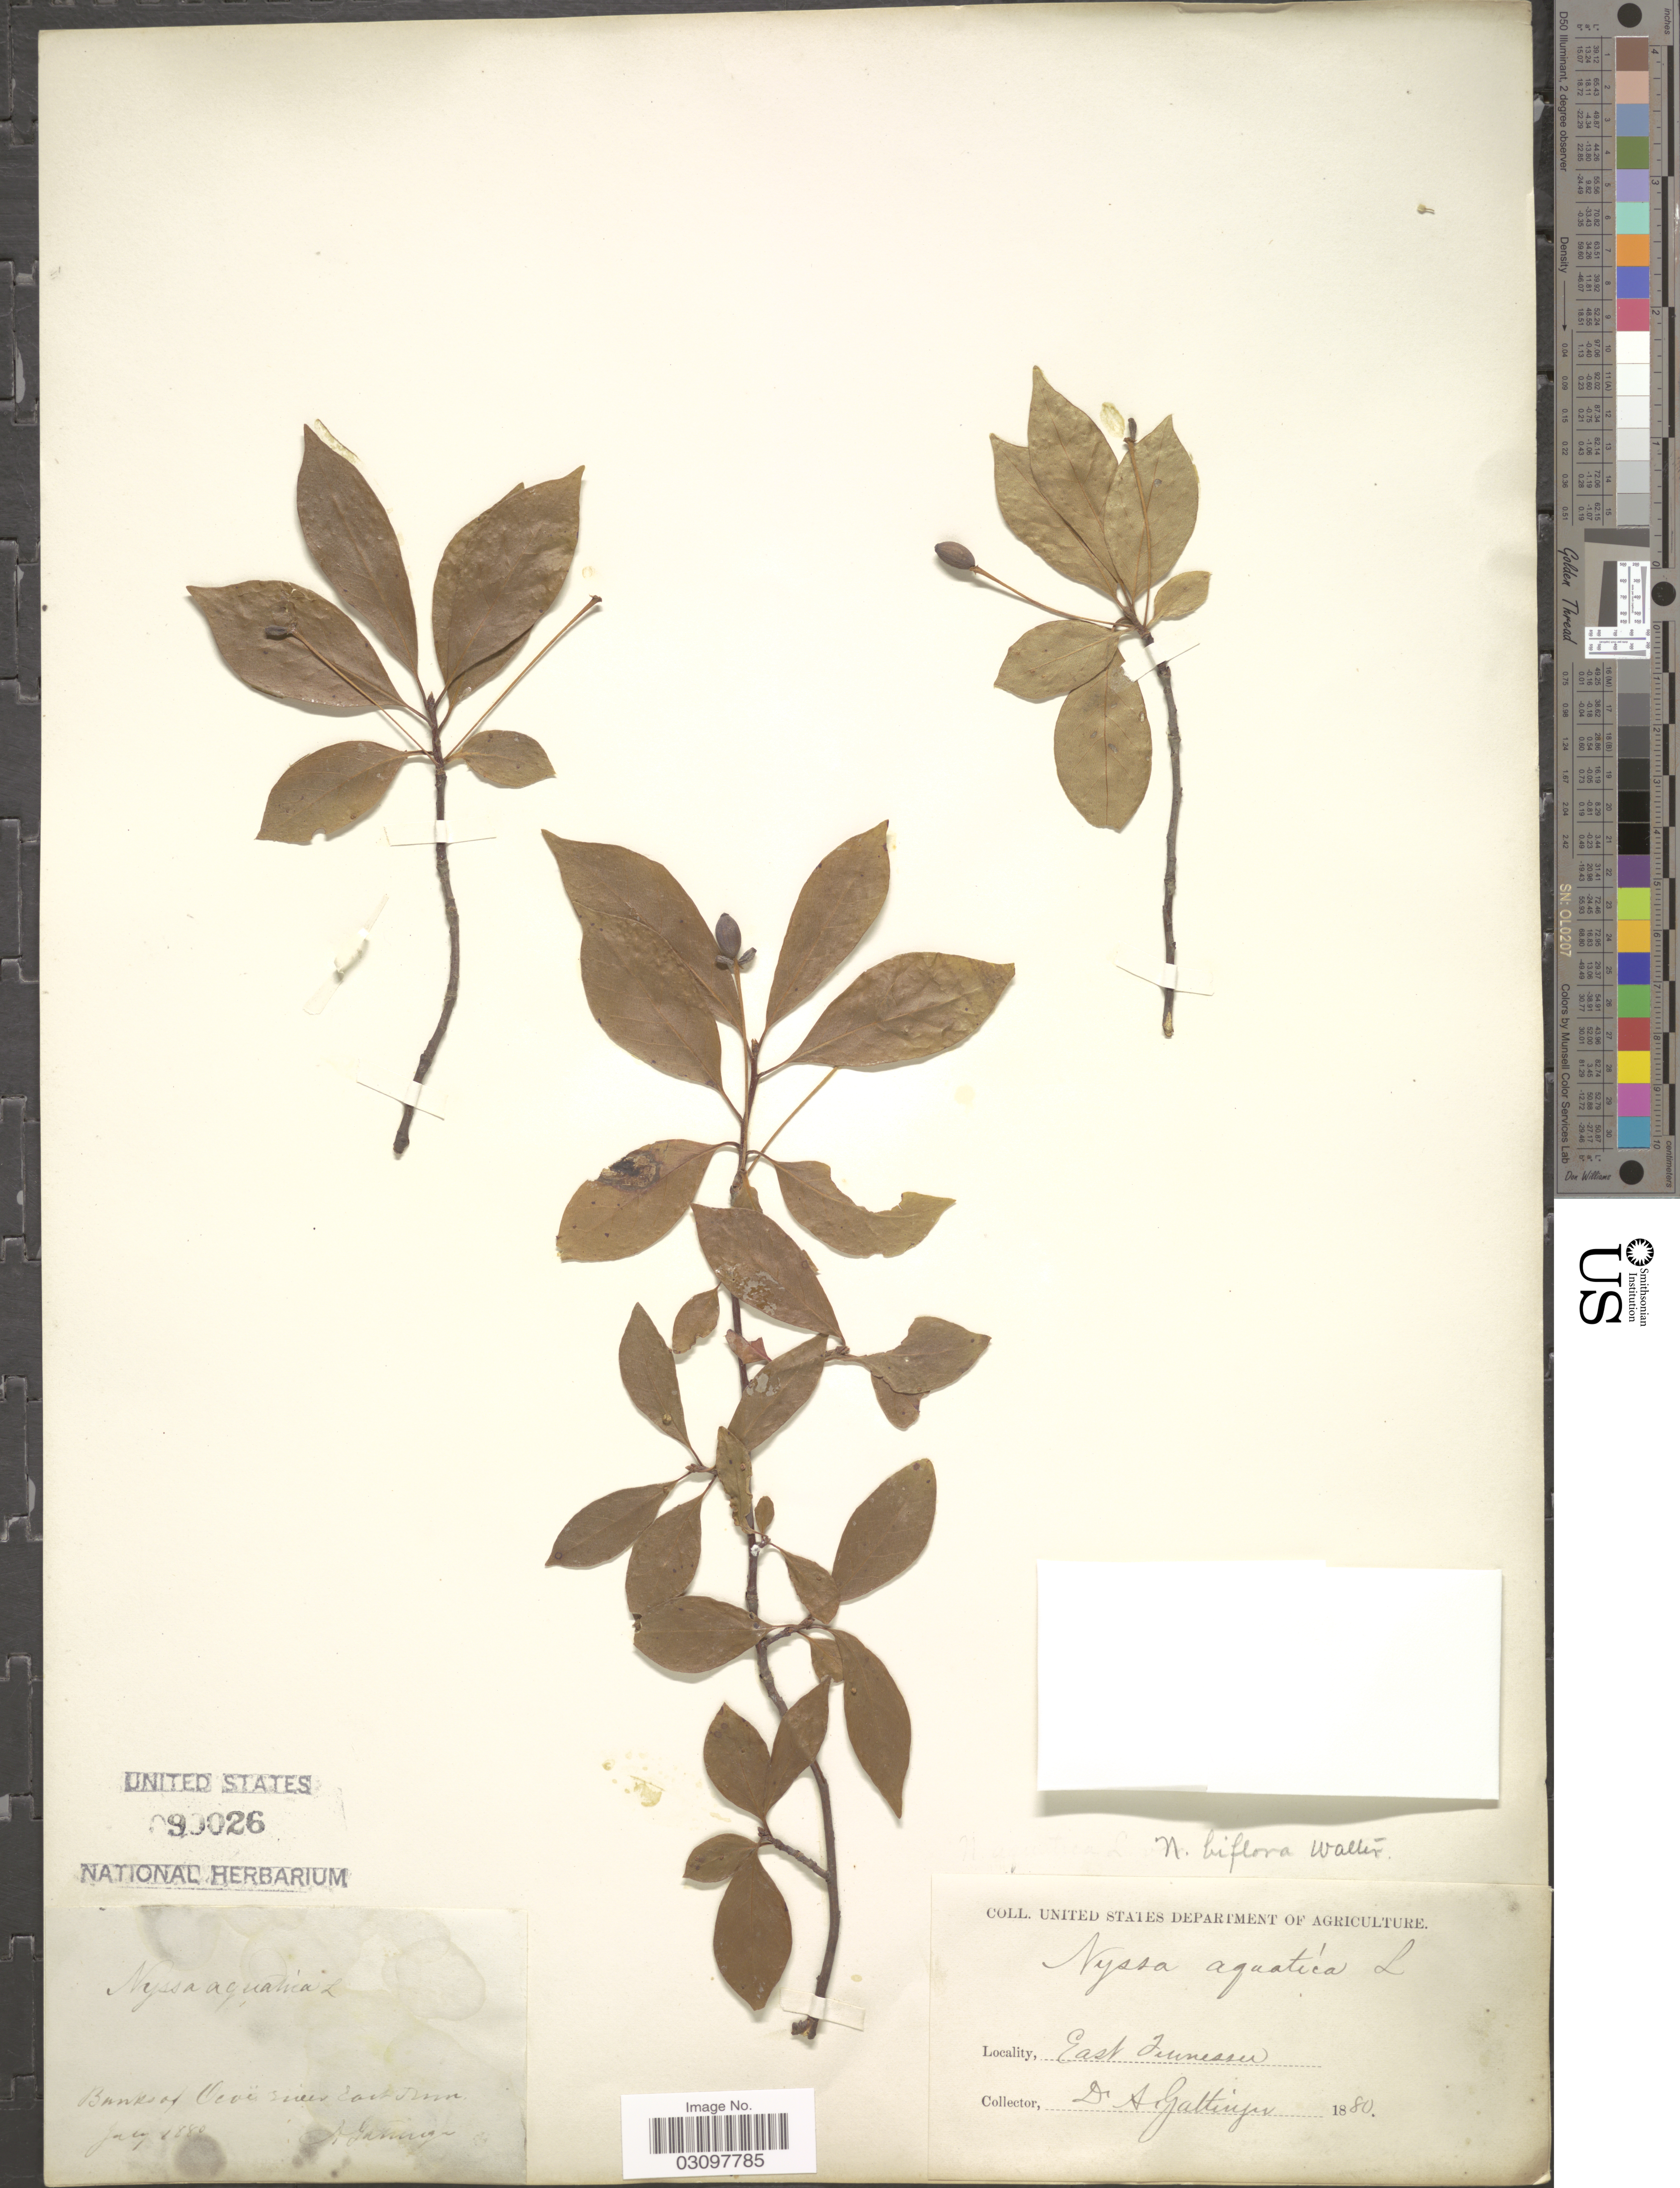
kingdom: Plantae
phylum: Tracheophyta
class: Magnoliopsida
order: Cornales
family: Nyssaceae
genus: Nyssa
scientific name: Nyssa biflora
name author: Walter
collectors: A. Gattinger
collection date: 1880-07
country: United States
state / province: Tennessee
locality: Banks of Ocoee river, East Tenn.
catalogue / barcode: US 90026